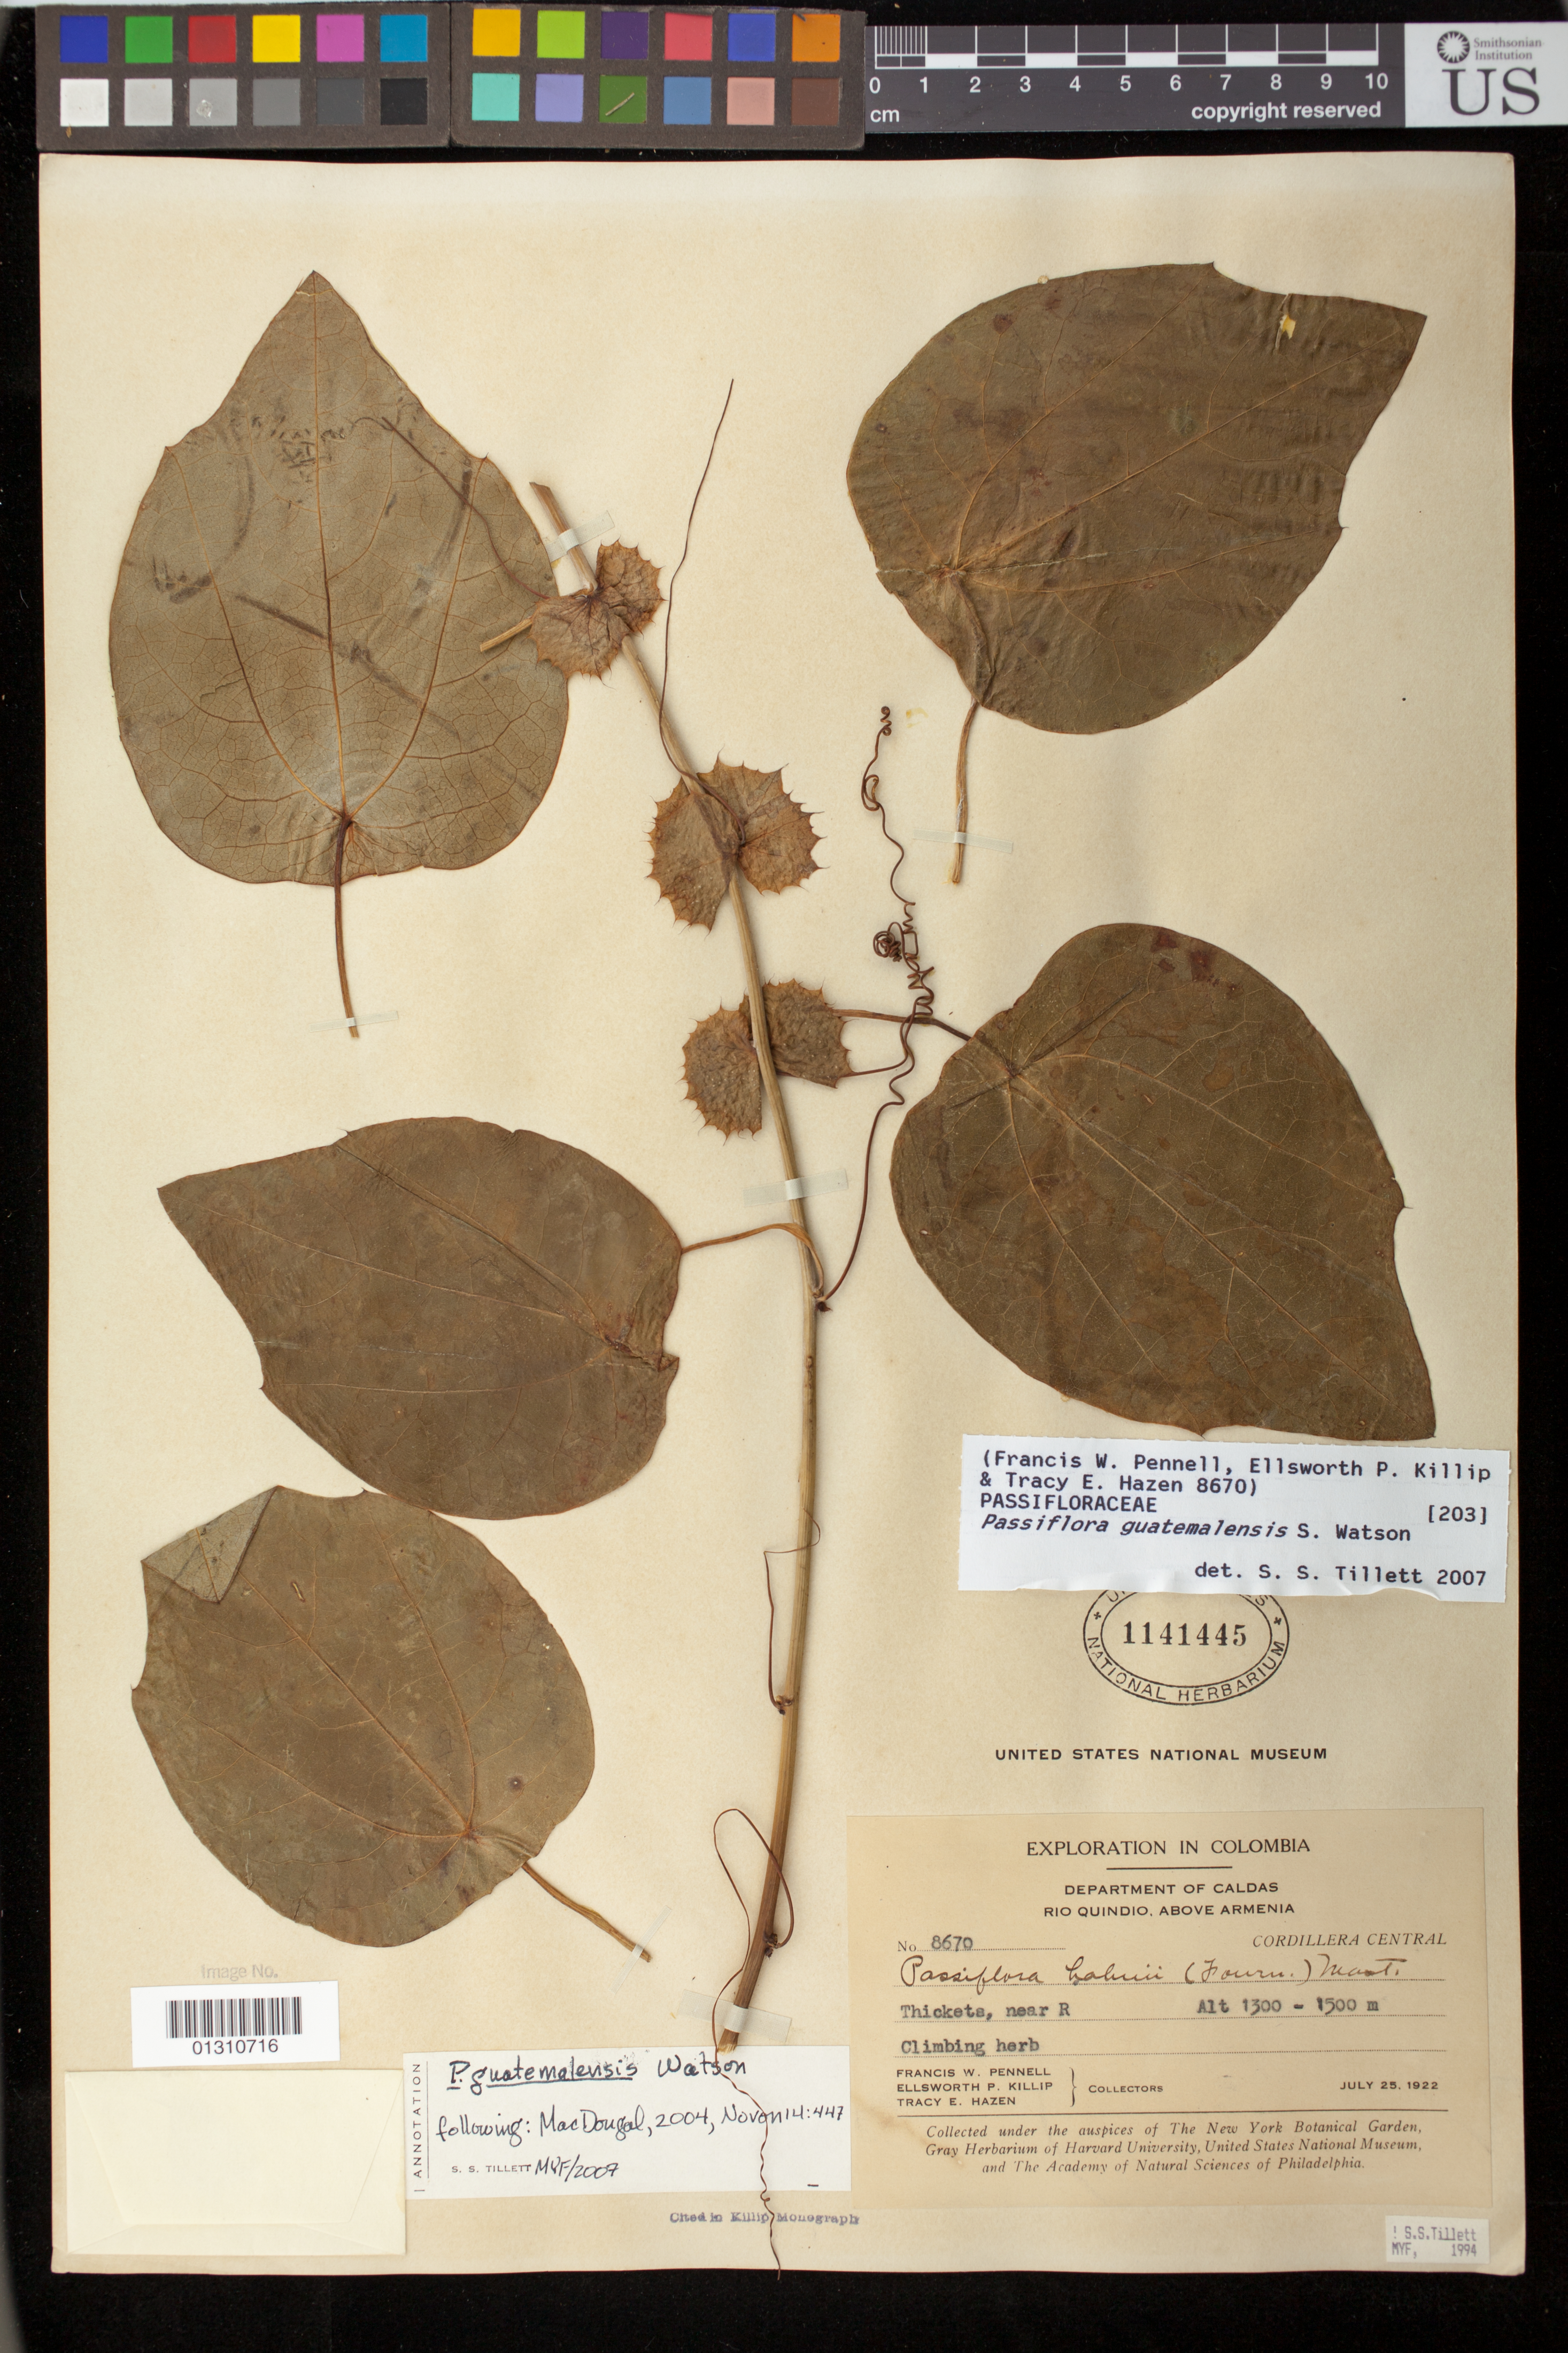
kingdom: Plantae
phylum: Tracheophyta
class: Magnoliopsida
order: Malpighiales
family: Passifloraceae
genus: Passiflora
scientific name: Passiflora guatemalensis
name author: S. Watson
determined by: Tillett, S. S.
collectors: F. W. Pennell, E. P. Killip & T. E. Hazen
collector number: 8670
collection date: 1922-07-25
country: Colombia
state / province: Caldas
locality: Cordillera Central. Rio Quindio, above Armenia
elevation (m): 1300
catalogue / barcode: US 1141445